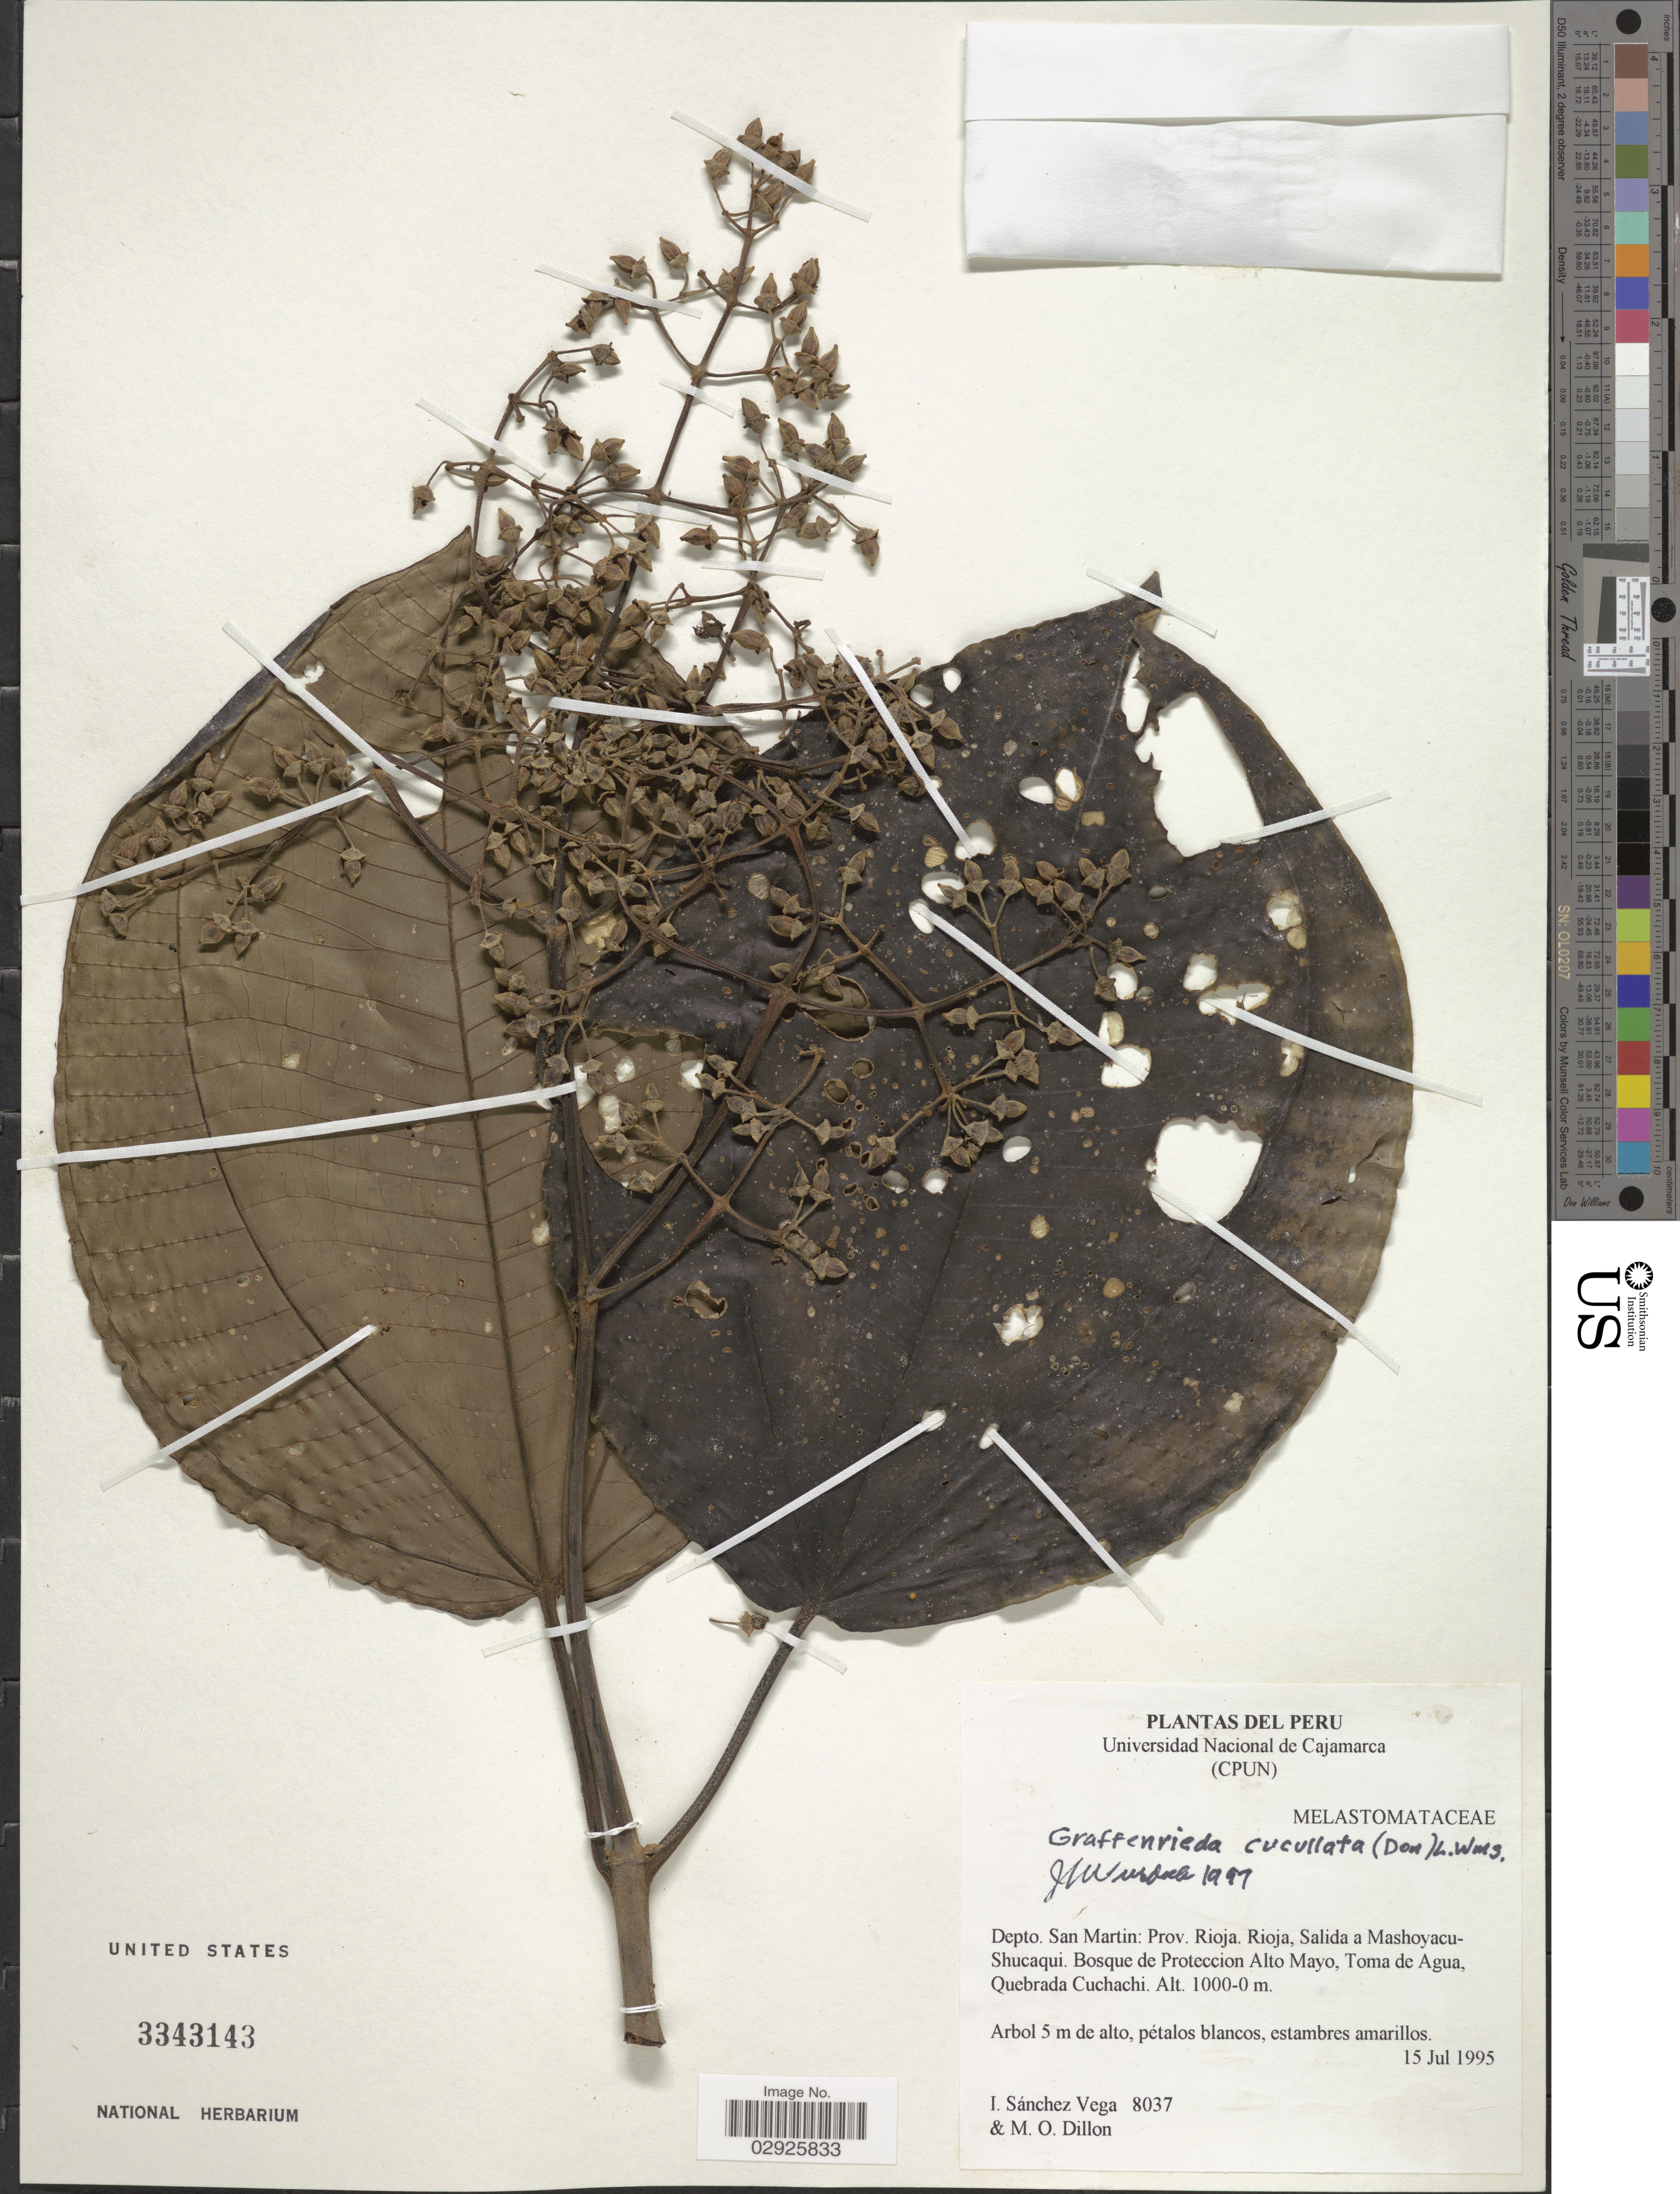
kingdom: Plantae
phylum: Tracheophyta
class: Magnoliopsida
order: Myrtales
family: Melastomataceae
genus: Graffenrieda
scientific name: Graffenrieda cucullata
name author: (Triana) L.O. Williams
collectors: I. Sánchez Vega & M. O. Dillon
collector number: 8037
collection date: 1995-07-15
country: Peru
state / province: San Martín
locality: Depto. San Martin: Prov. Rioja. Rioja, Salida a Mashoyacu-Shucaqui. Bosque de Proteccion Alto Mayo, Toma de Agua, Quebrada Cuchachi.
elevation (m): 0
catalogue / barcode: US 3343143